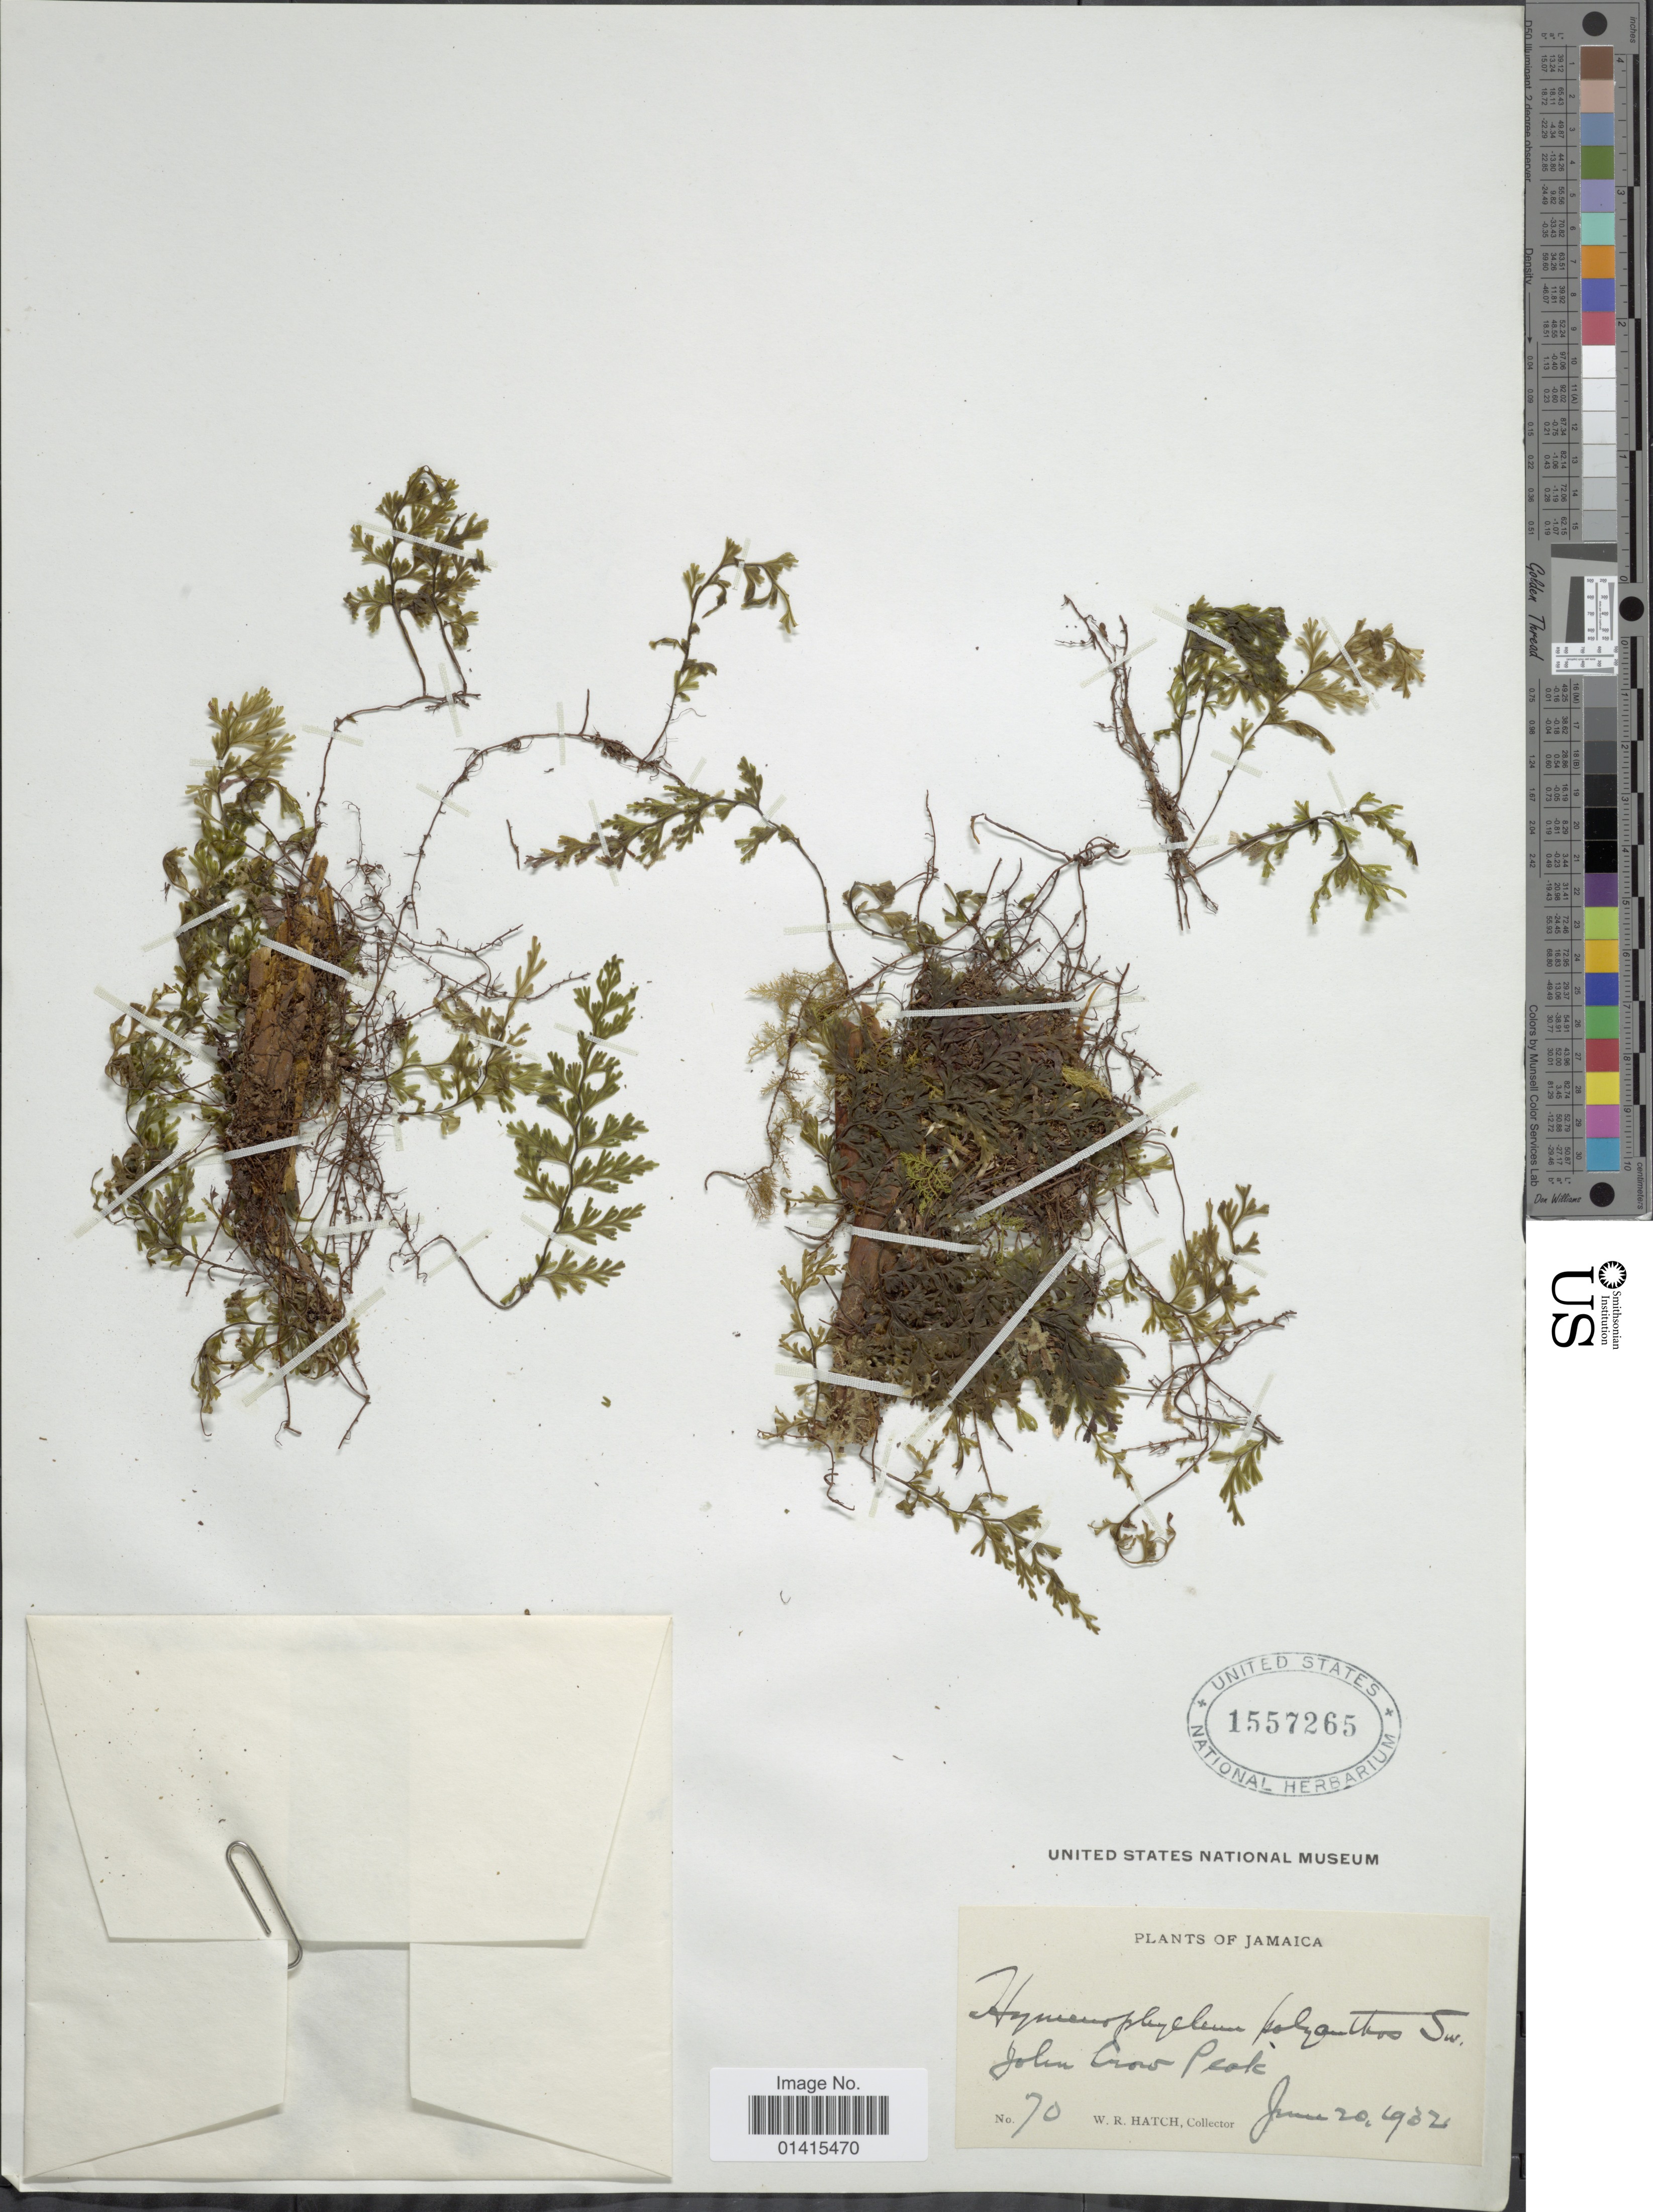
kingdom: Plantae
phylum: Tracheophyta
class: Polypodiopsida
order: Hymenophyllales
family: Hymenophyllaceae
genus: Hymenophyllum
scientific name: Hymenophyllum polyanthos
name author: (Sw.) Sw.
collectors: W. Hatch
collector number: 70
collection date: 1932-06-20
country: Jamaica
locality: John Crow Peak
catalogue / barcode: US 1557265